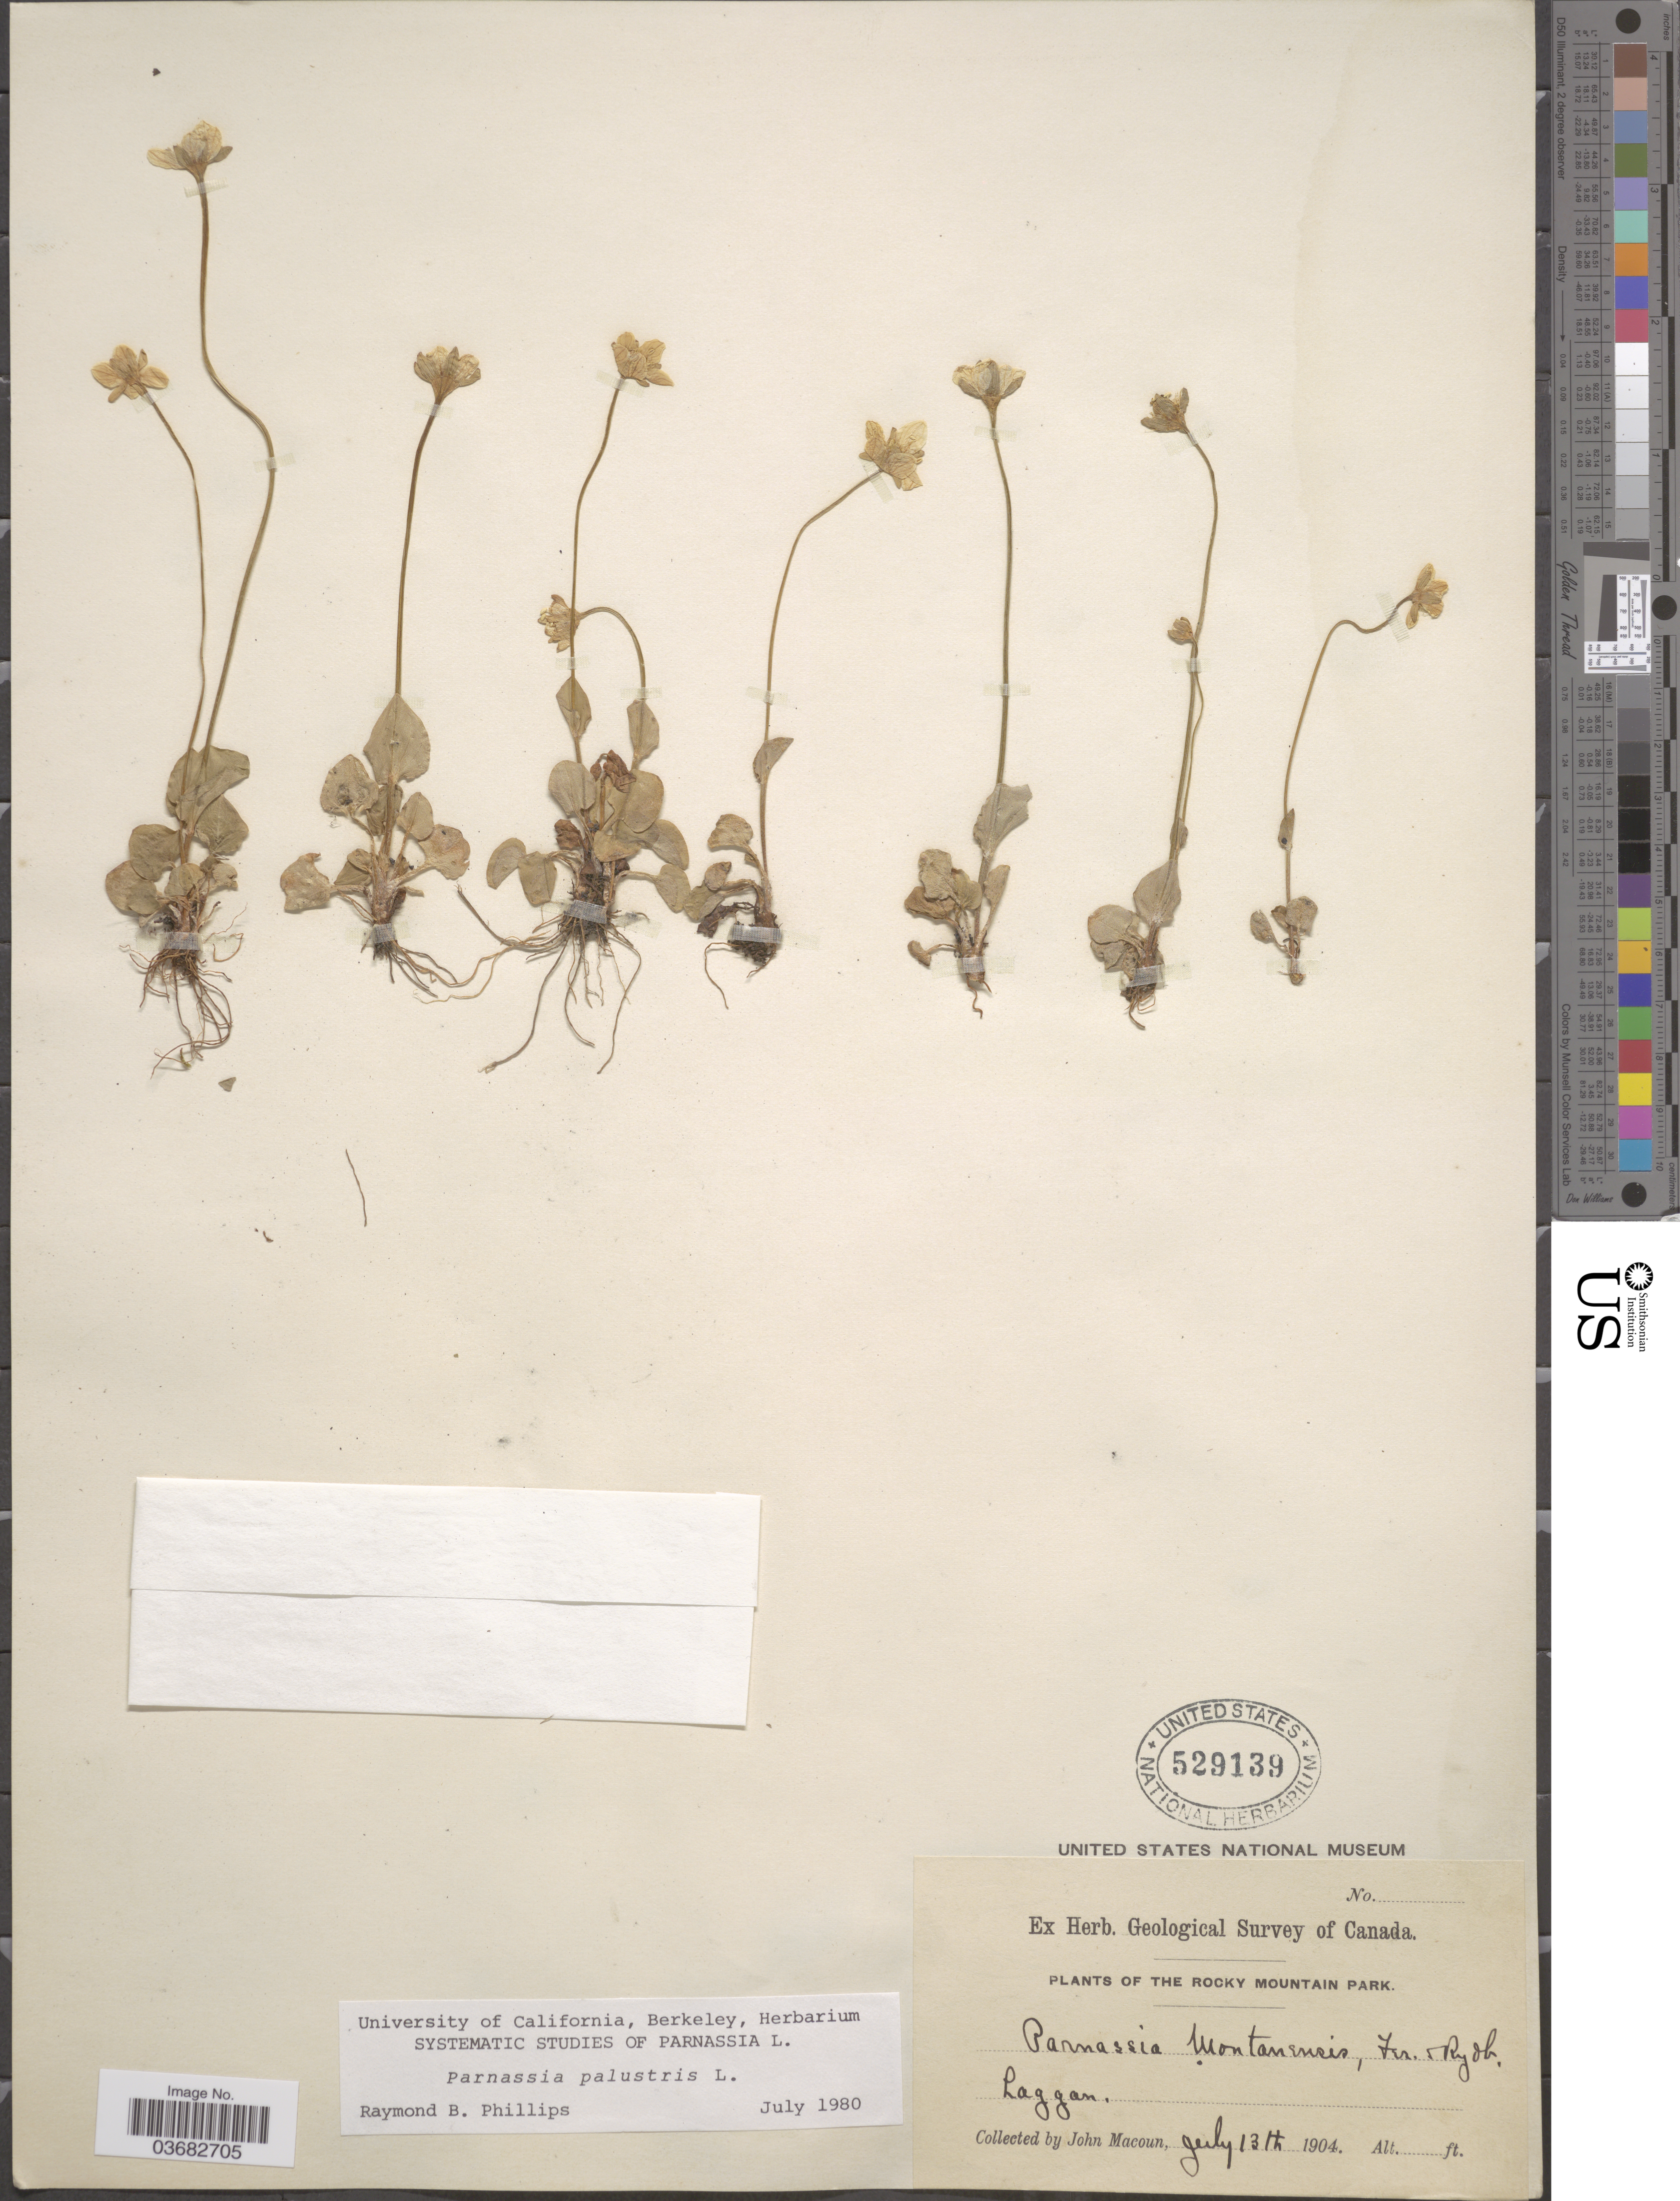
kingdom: Plantae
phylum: Tracheophyta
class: Magnoliopsida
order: Celastrales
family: Parnassiaceae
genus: Parnassia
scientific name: Parnassia palustris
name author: L.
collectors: J. Macoun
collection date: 1904-07-13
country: Canada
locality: Geological Survey of Canada. The Rocky Mountain Park. Laggan.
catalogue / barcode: US 529139